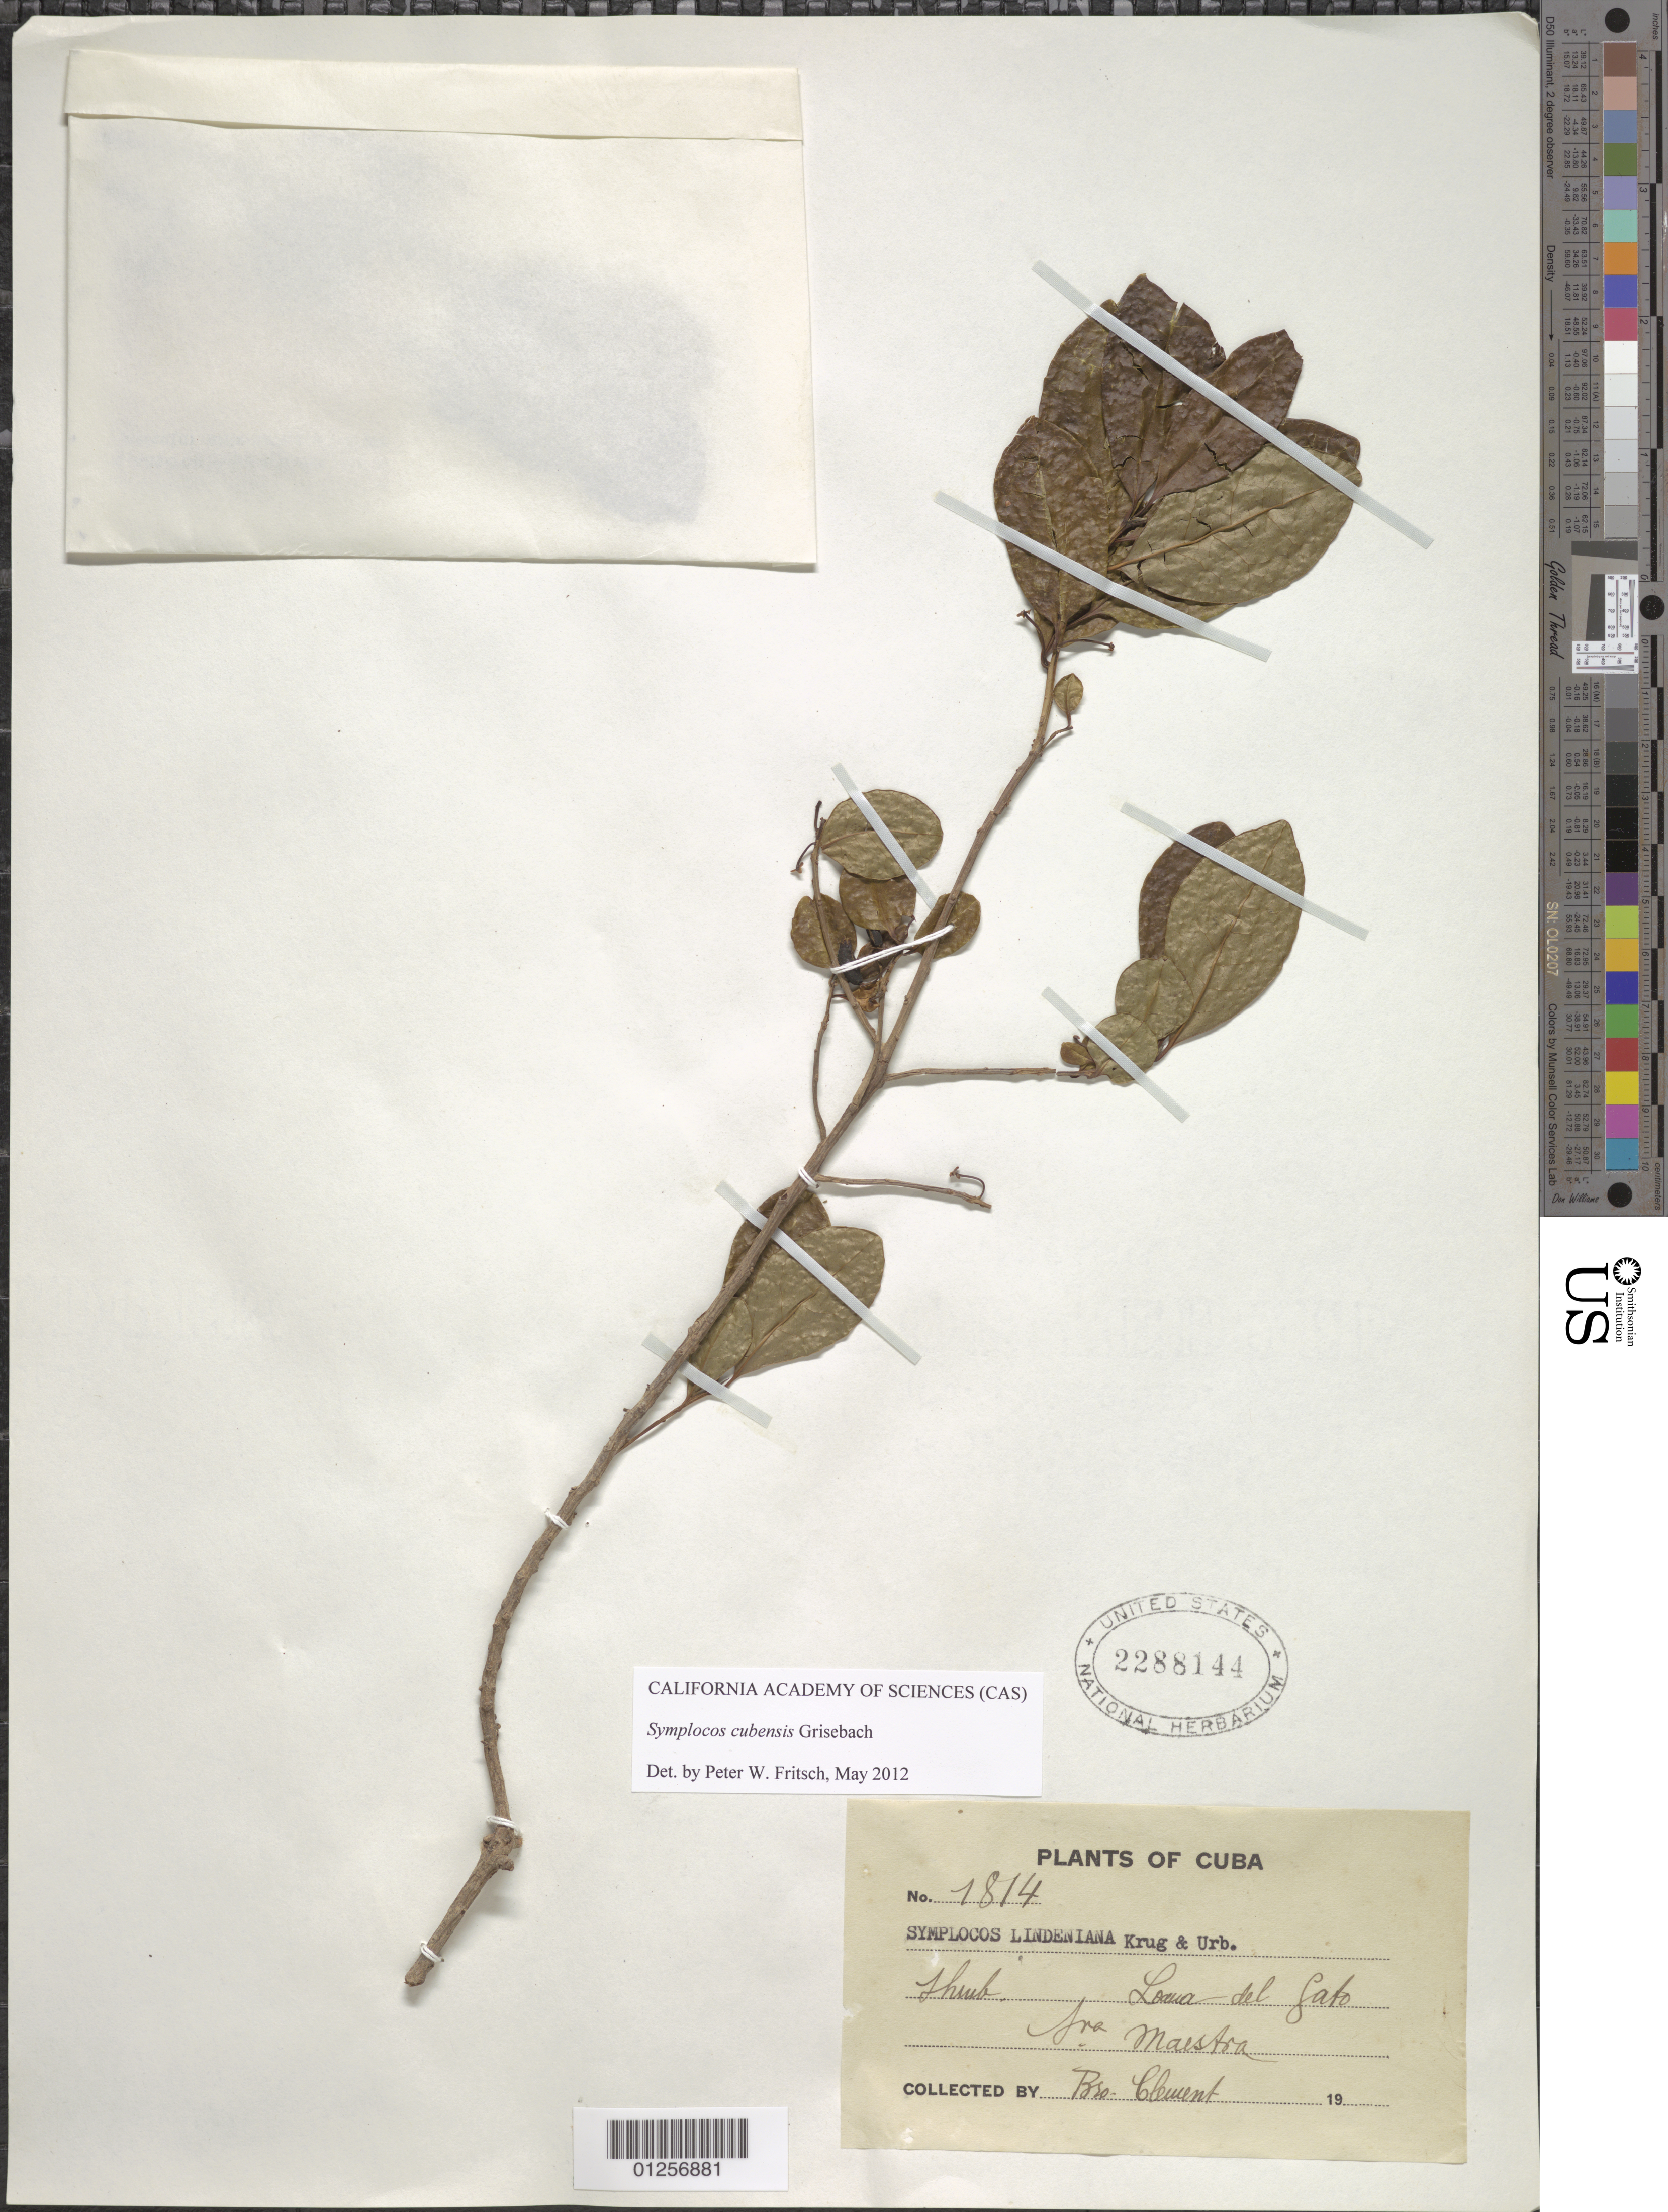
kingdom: Plantae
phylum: Tracheophyta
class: Magnoliopsida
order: Ericales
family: Symplocaceae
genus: Symplocos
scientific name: Symplocos cubensis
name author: Griseb.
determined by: Fritsch, Peter W.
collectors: A. Clément Téteau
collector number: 1814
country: Cuba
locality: Loma del Gato, Sra. Maestra.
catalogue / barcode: US 2288144